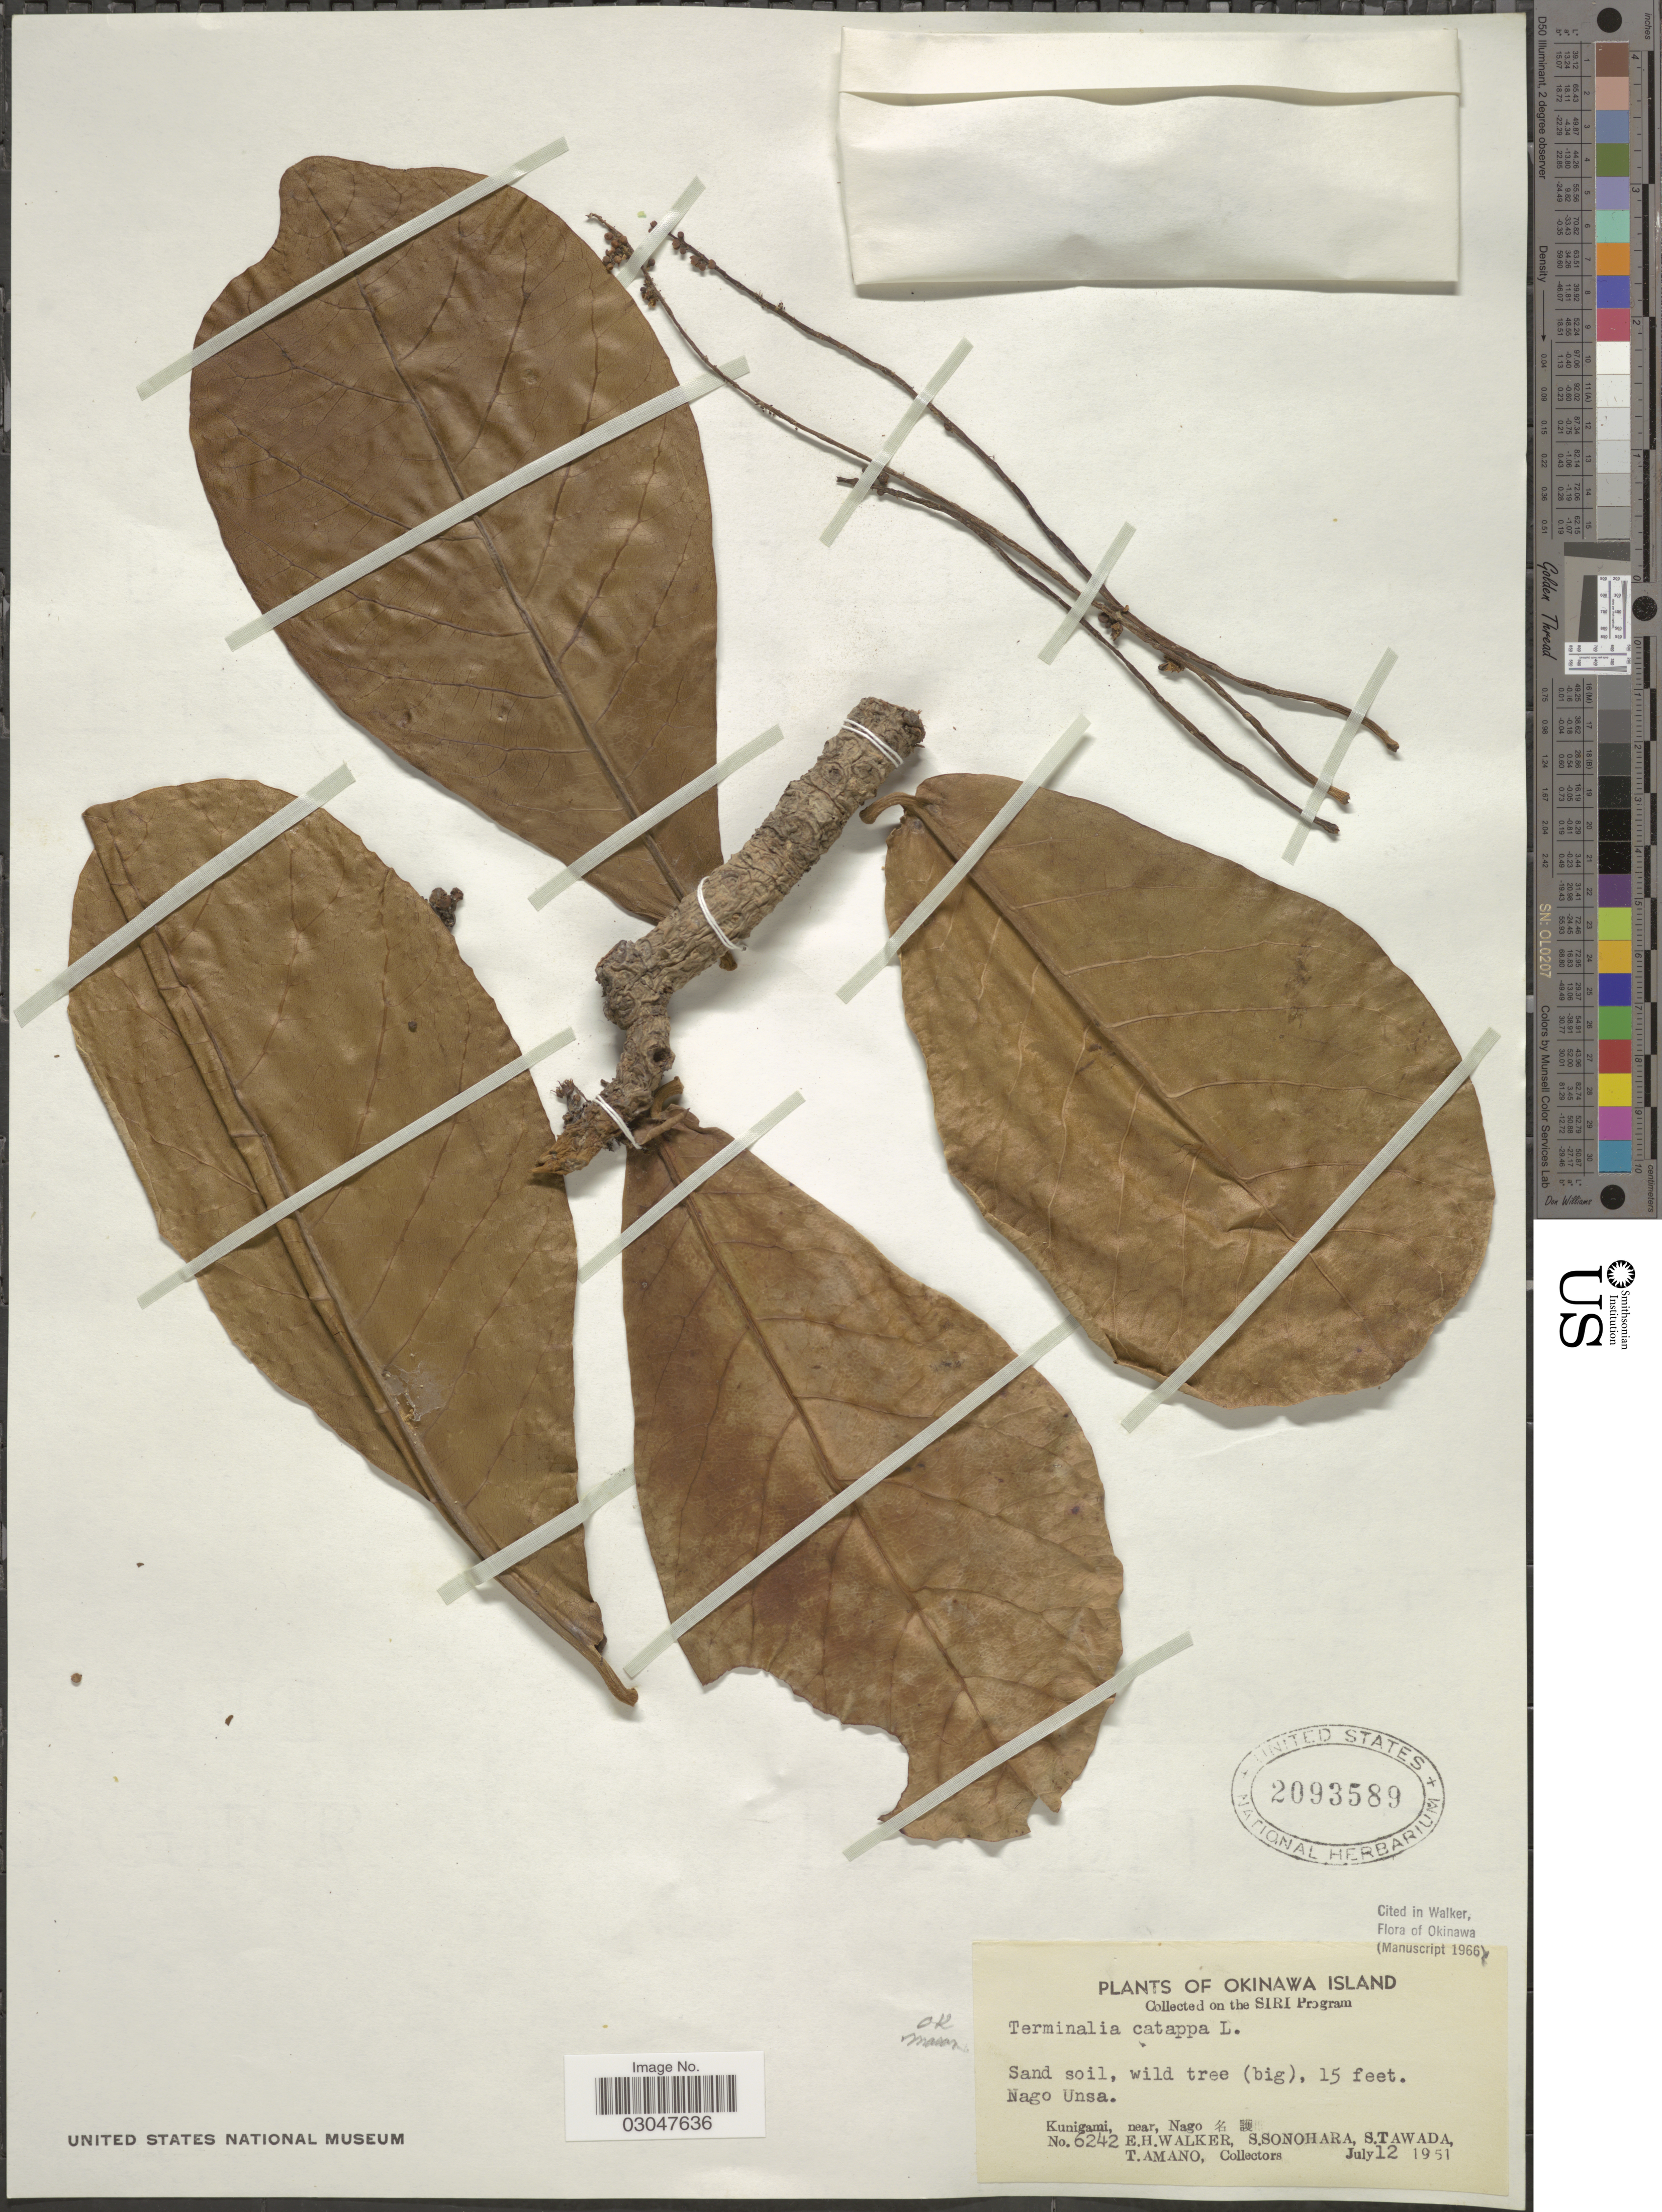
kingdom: Plantae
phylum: Tracheophyta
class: Magnoliopsida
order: Myrtales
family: Combretaceae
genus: Terminalia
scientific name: Terminalia catappa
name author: L.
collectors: E. H. Walker, S. Sonohara, S. Tawada & T. Amano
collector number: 6242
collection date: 1951-07-12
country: Japan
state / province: Okinawa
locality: Kunigami, near Nago. Nago Unsa.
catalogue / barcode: US 2093589